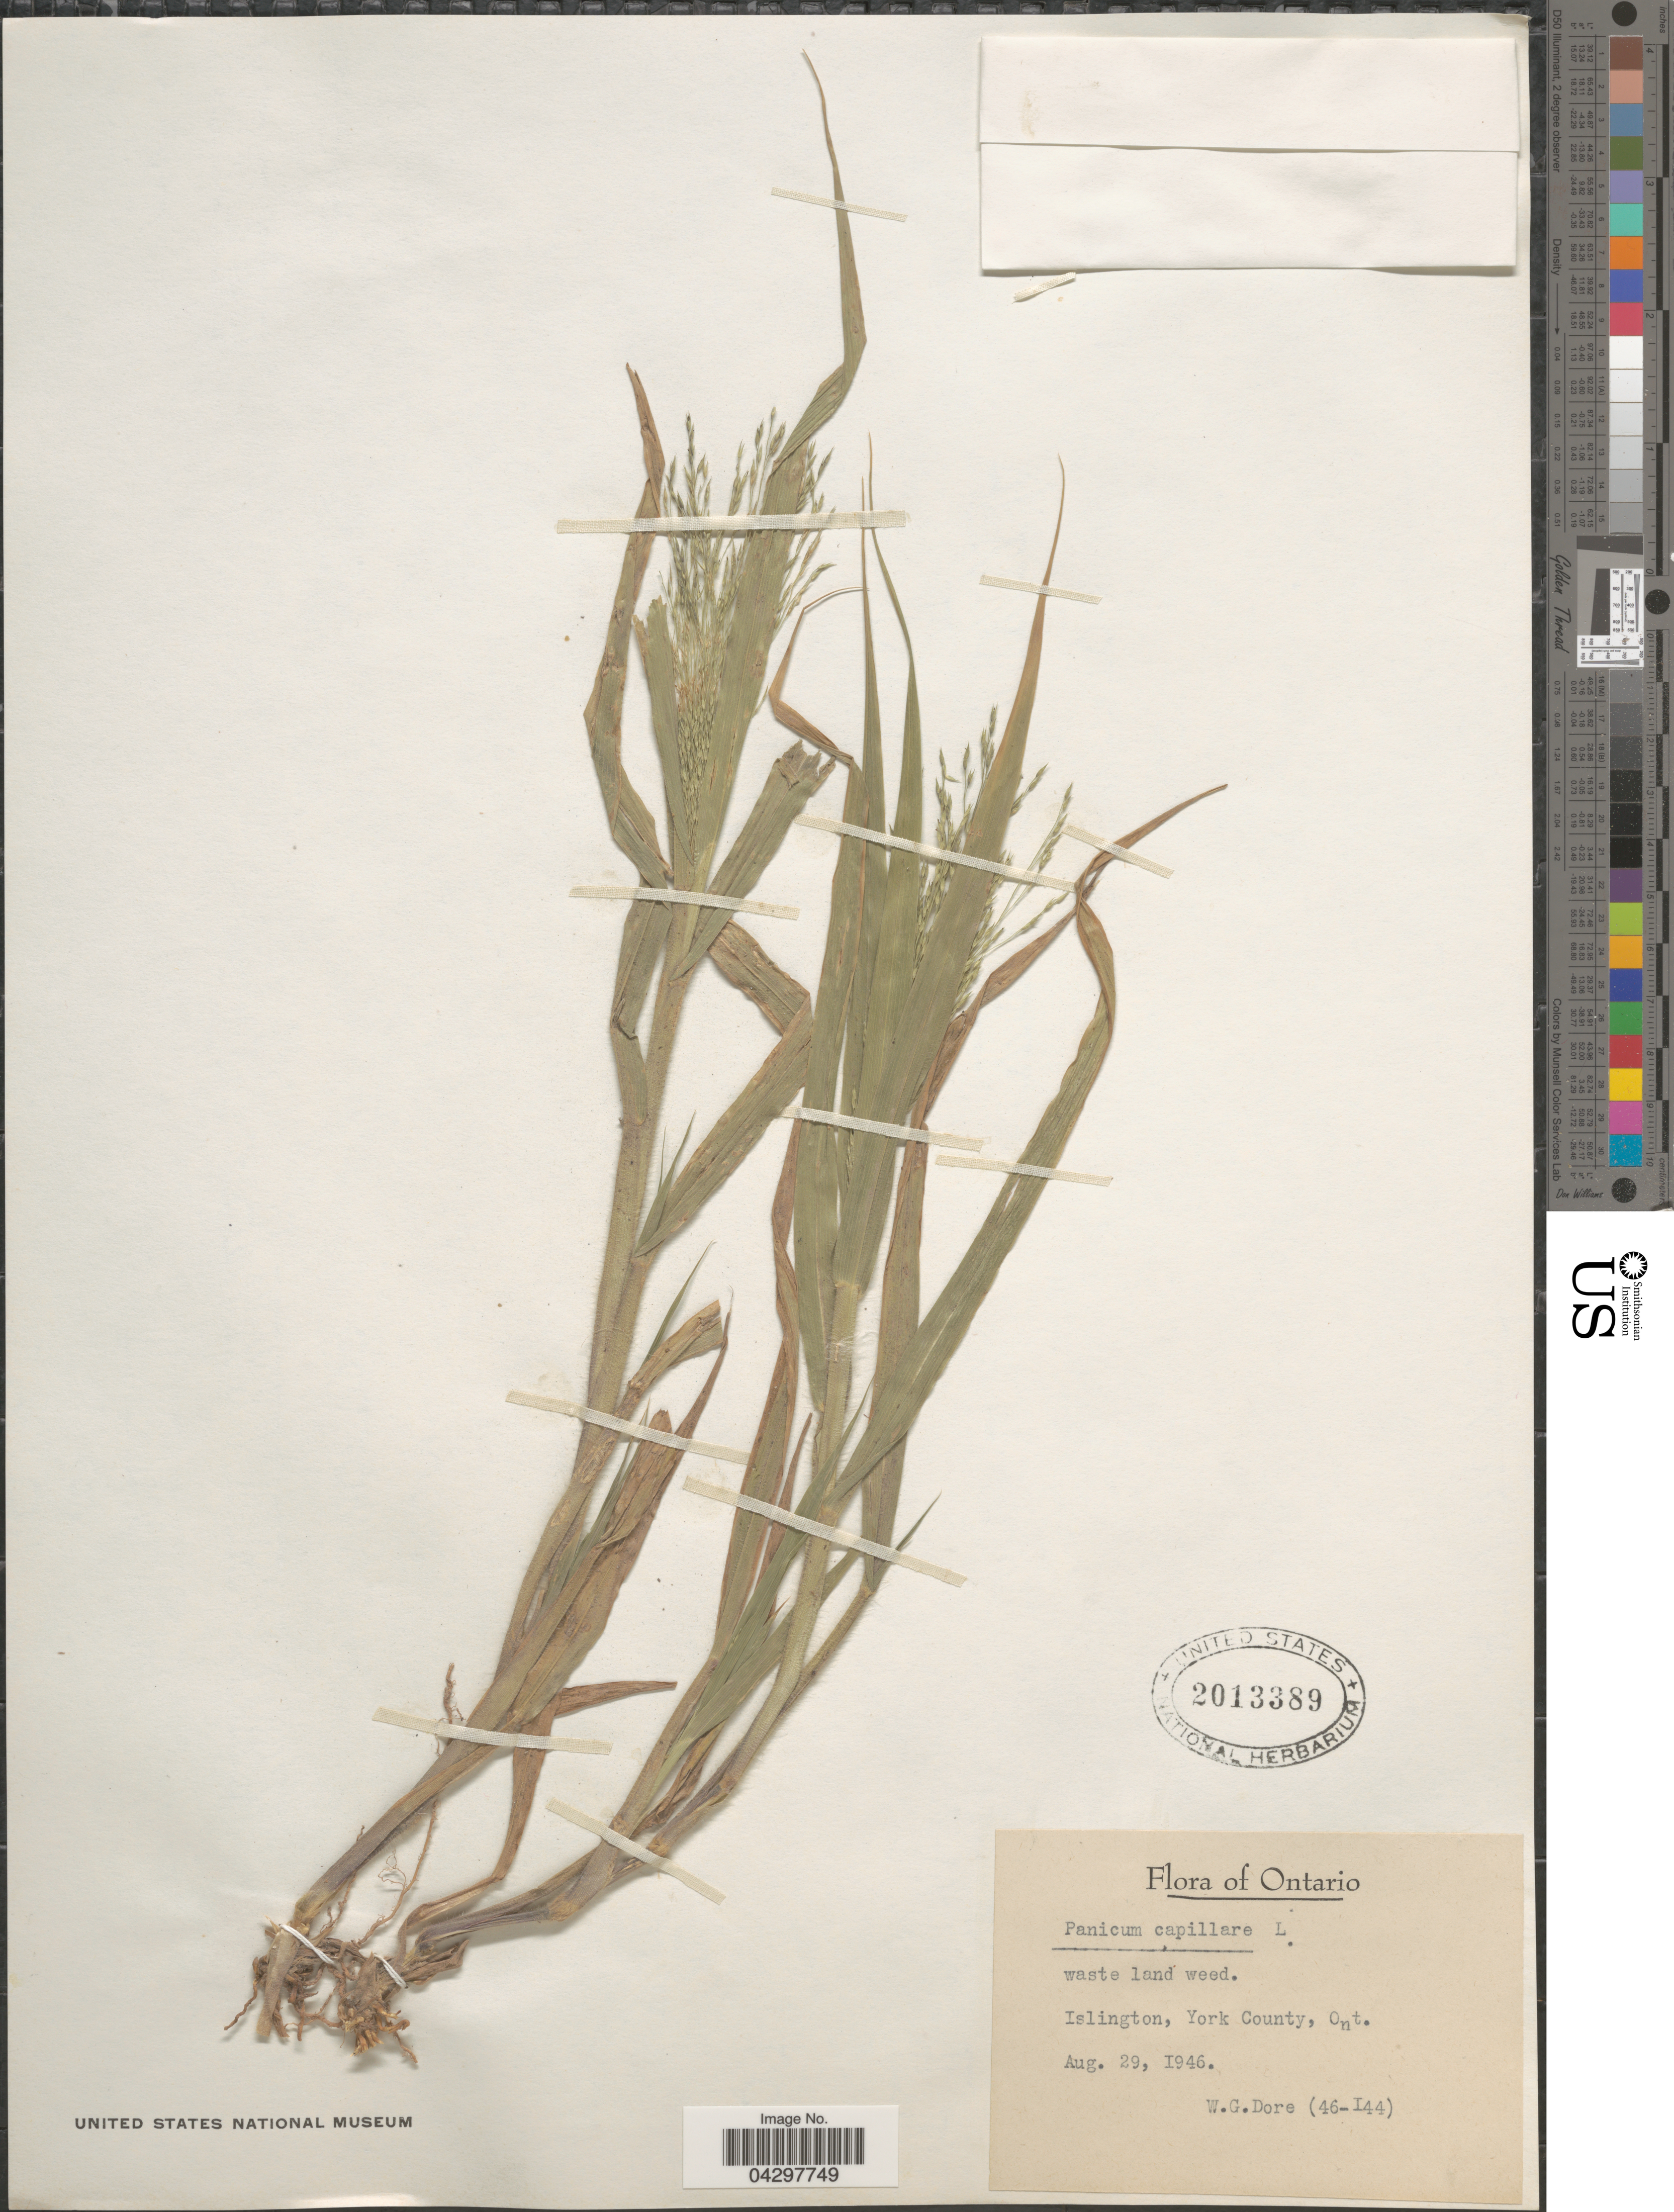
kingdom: Plantae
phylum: Tracheophyta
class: Liliopsida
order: Poales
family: Poaceae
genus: Panicum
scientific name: Panicum capillare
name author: L.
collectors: W. Dore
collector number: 46-144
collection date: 1946-08-29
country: Canada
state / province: Ontario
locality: Islington, York County.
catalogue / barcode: US 2013389